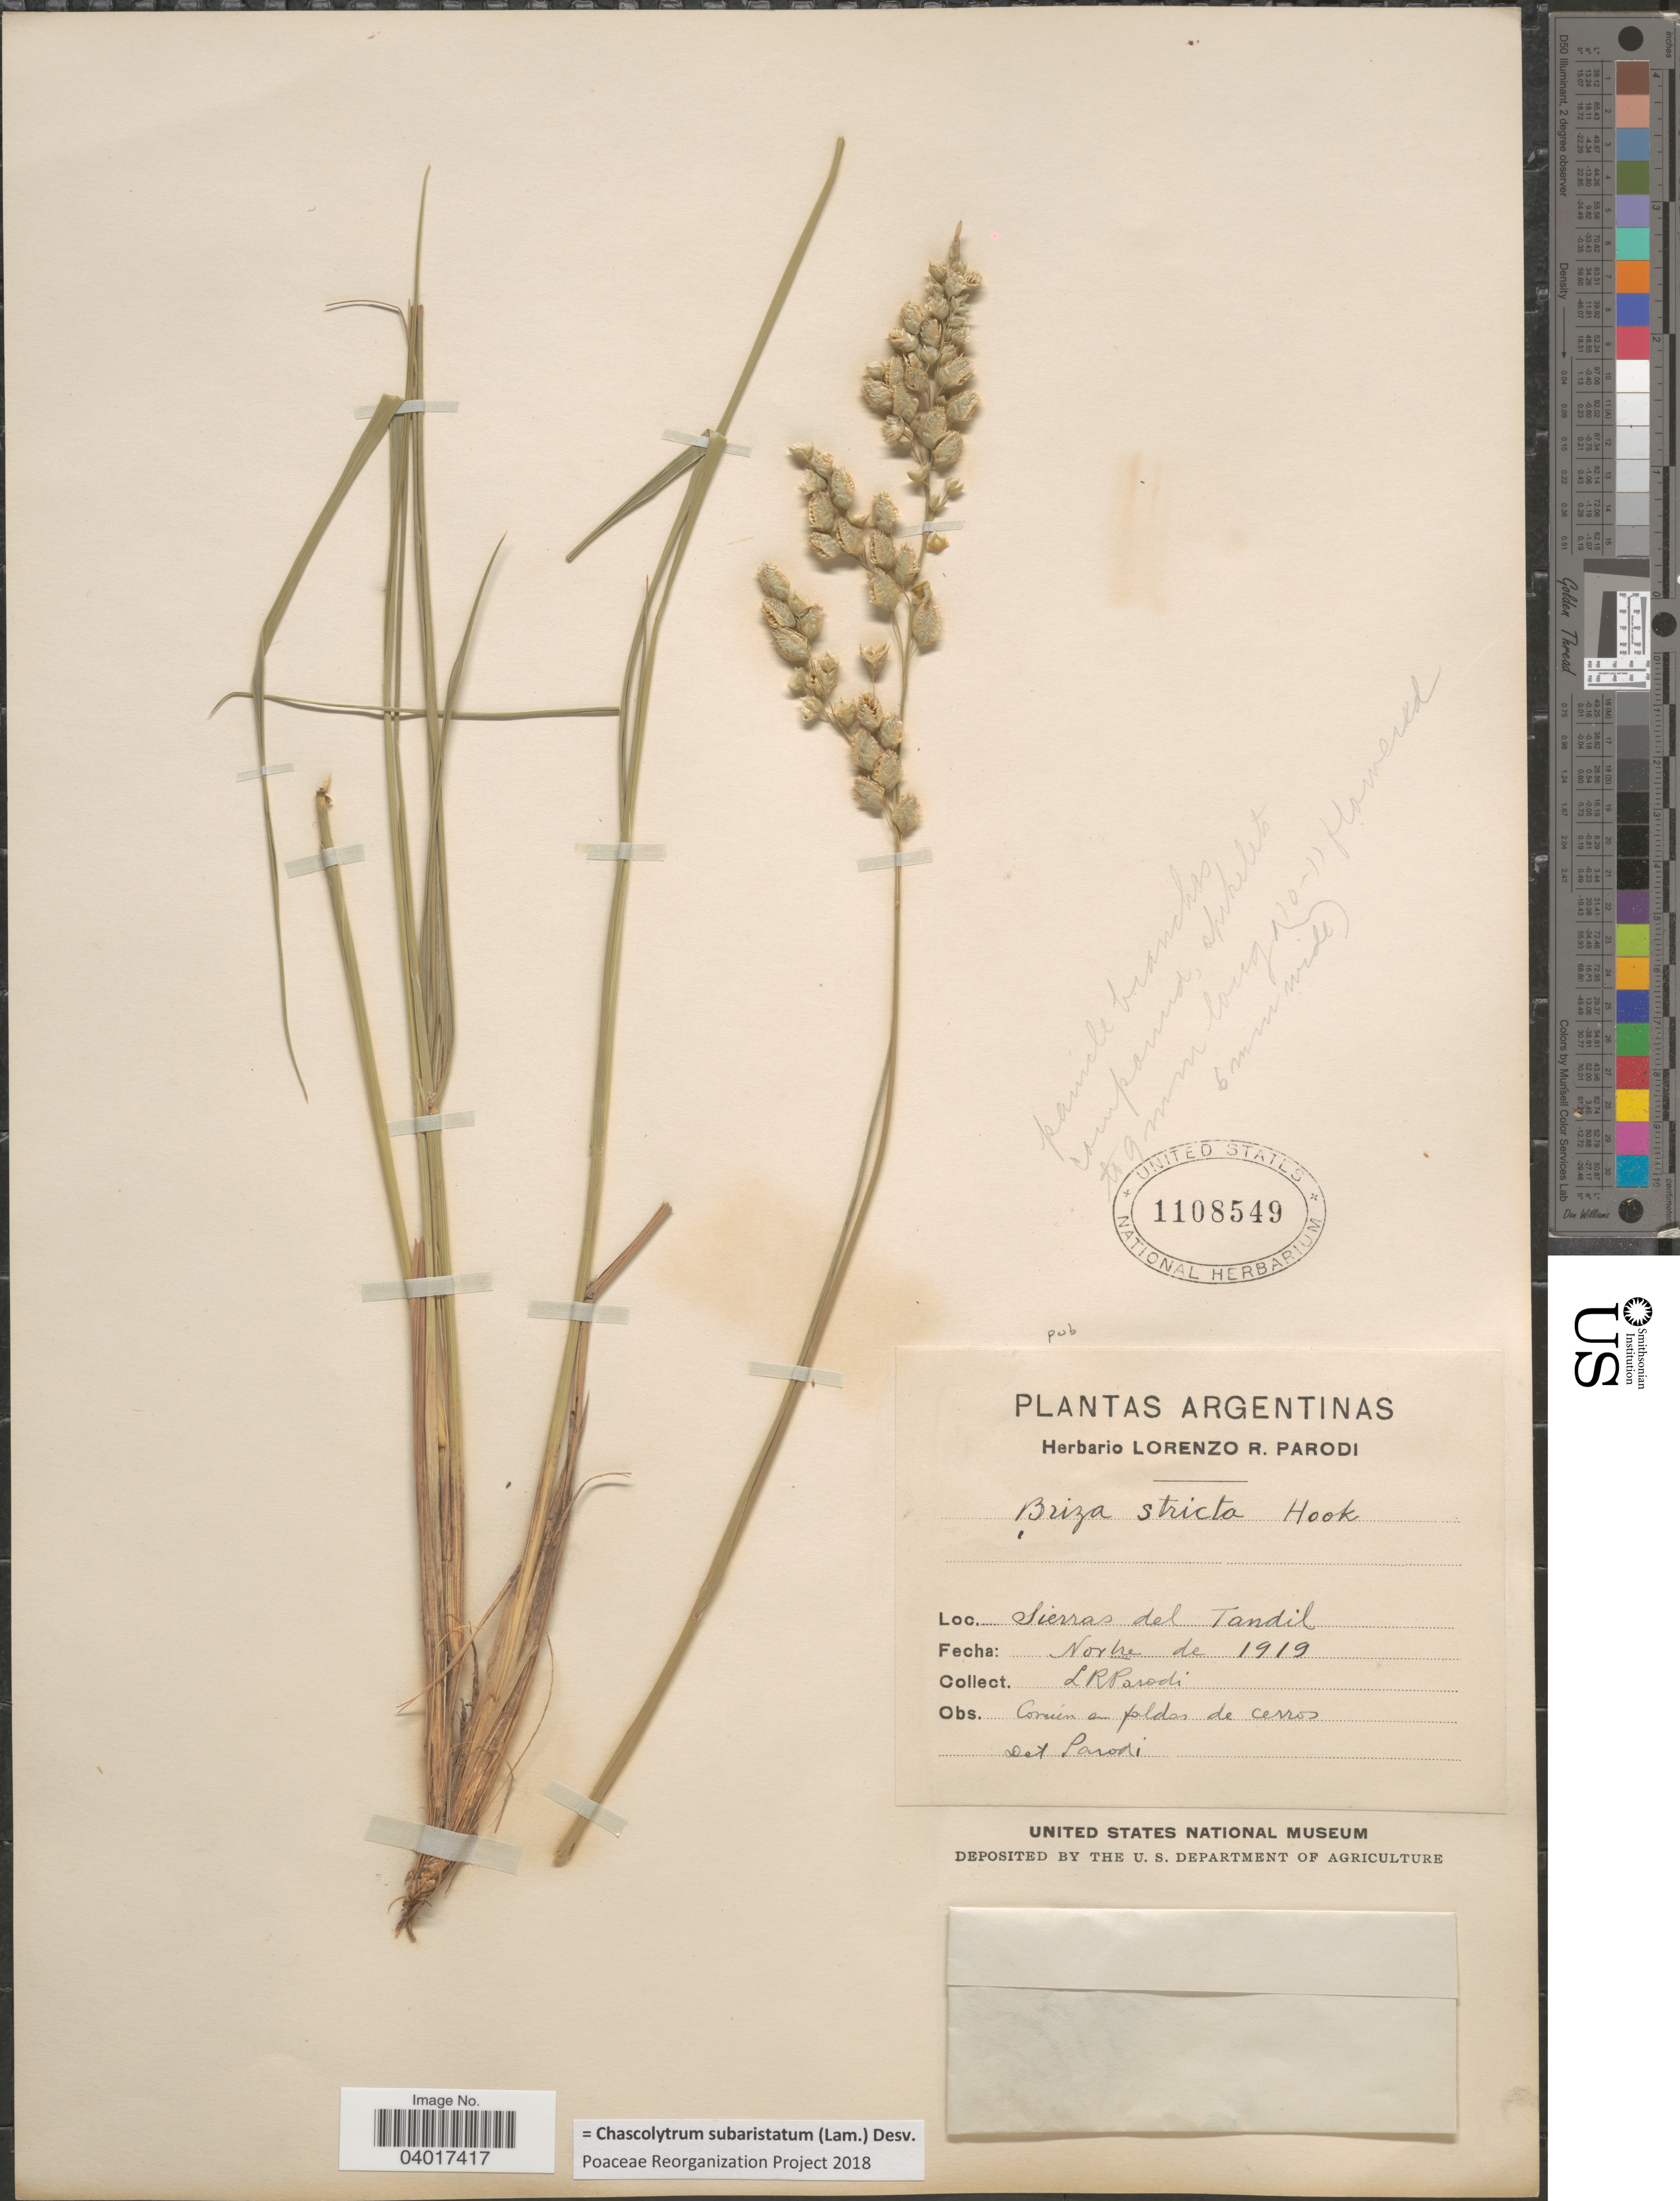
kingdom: Plantae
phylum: Tracheophyta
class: Liliopsida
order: Poales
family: Poaceae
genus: Chascolytrum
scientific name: Chascolytrum subaristatum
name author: (Lam.) Desv.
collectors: L. R. Parodi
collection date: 1919-11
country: Argentina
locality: Argentinas. Sierras del Tandil.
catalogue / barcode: US 1108549